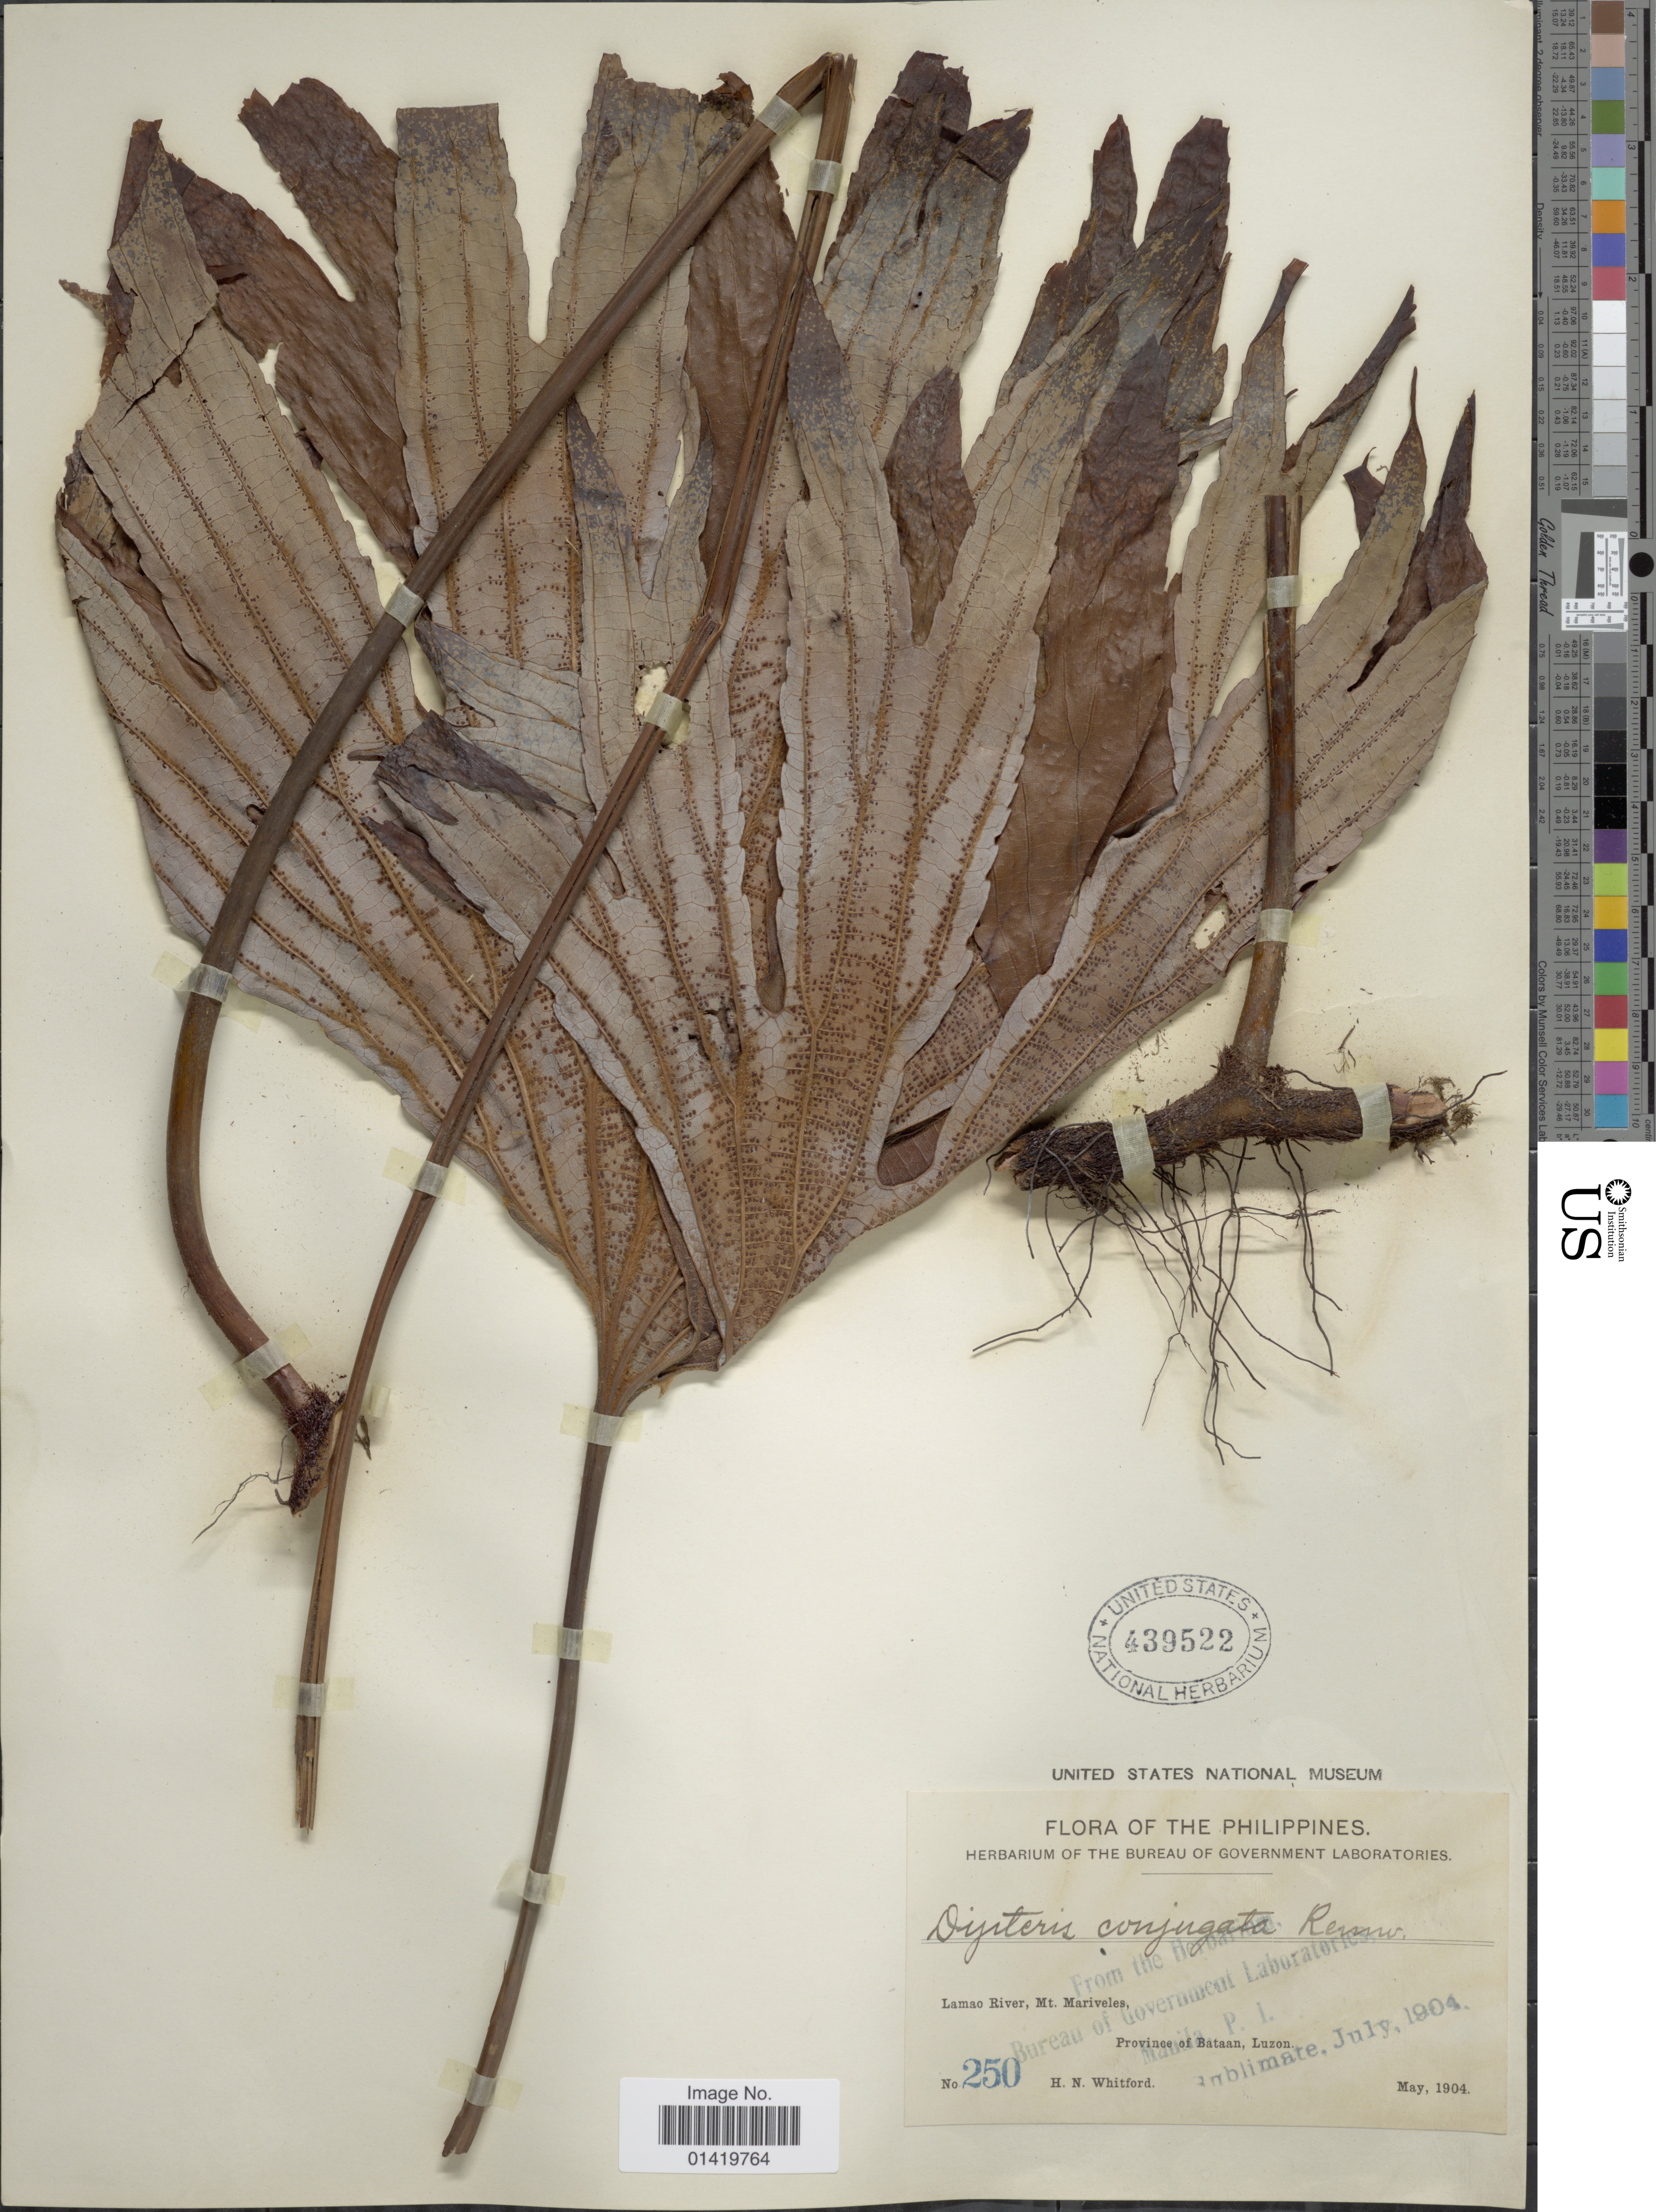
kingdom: Plantae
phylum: Tracheophyta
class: Polypodiopsida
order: Gleicheniales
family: Dipteridaceae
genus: Dipteris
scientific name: Dipteris conjugata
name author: Reinw.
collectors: H. N. Whitford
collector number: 250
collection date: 1904-05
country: Philippines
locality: Lamao River, Mt Mariveles, Province of Bataan, Luzon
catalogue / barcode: US 439522